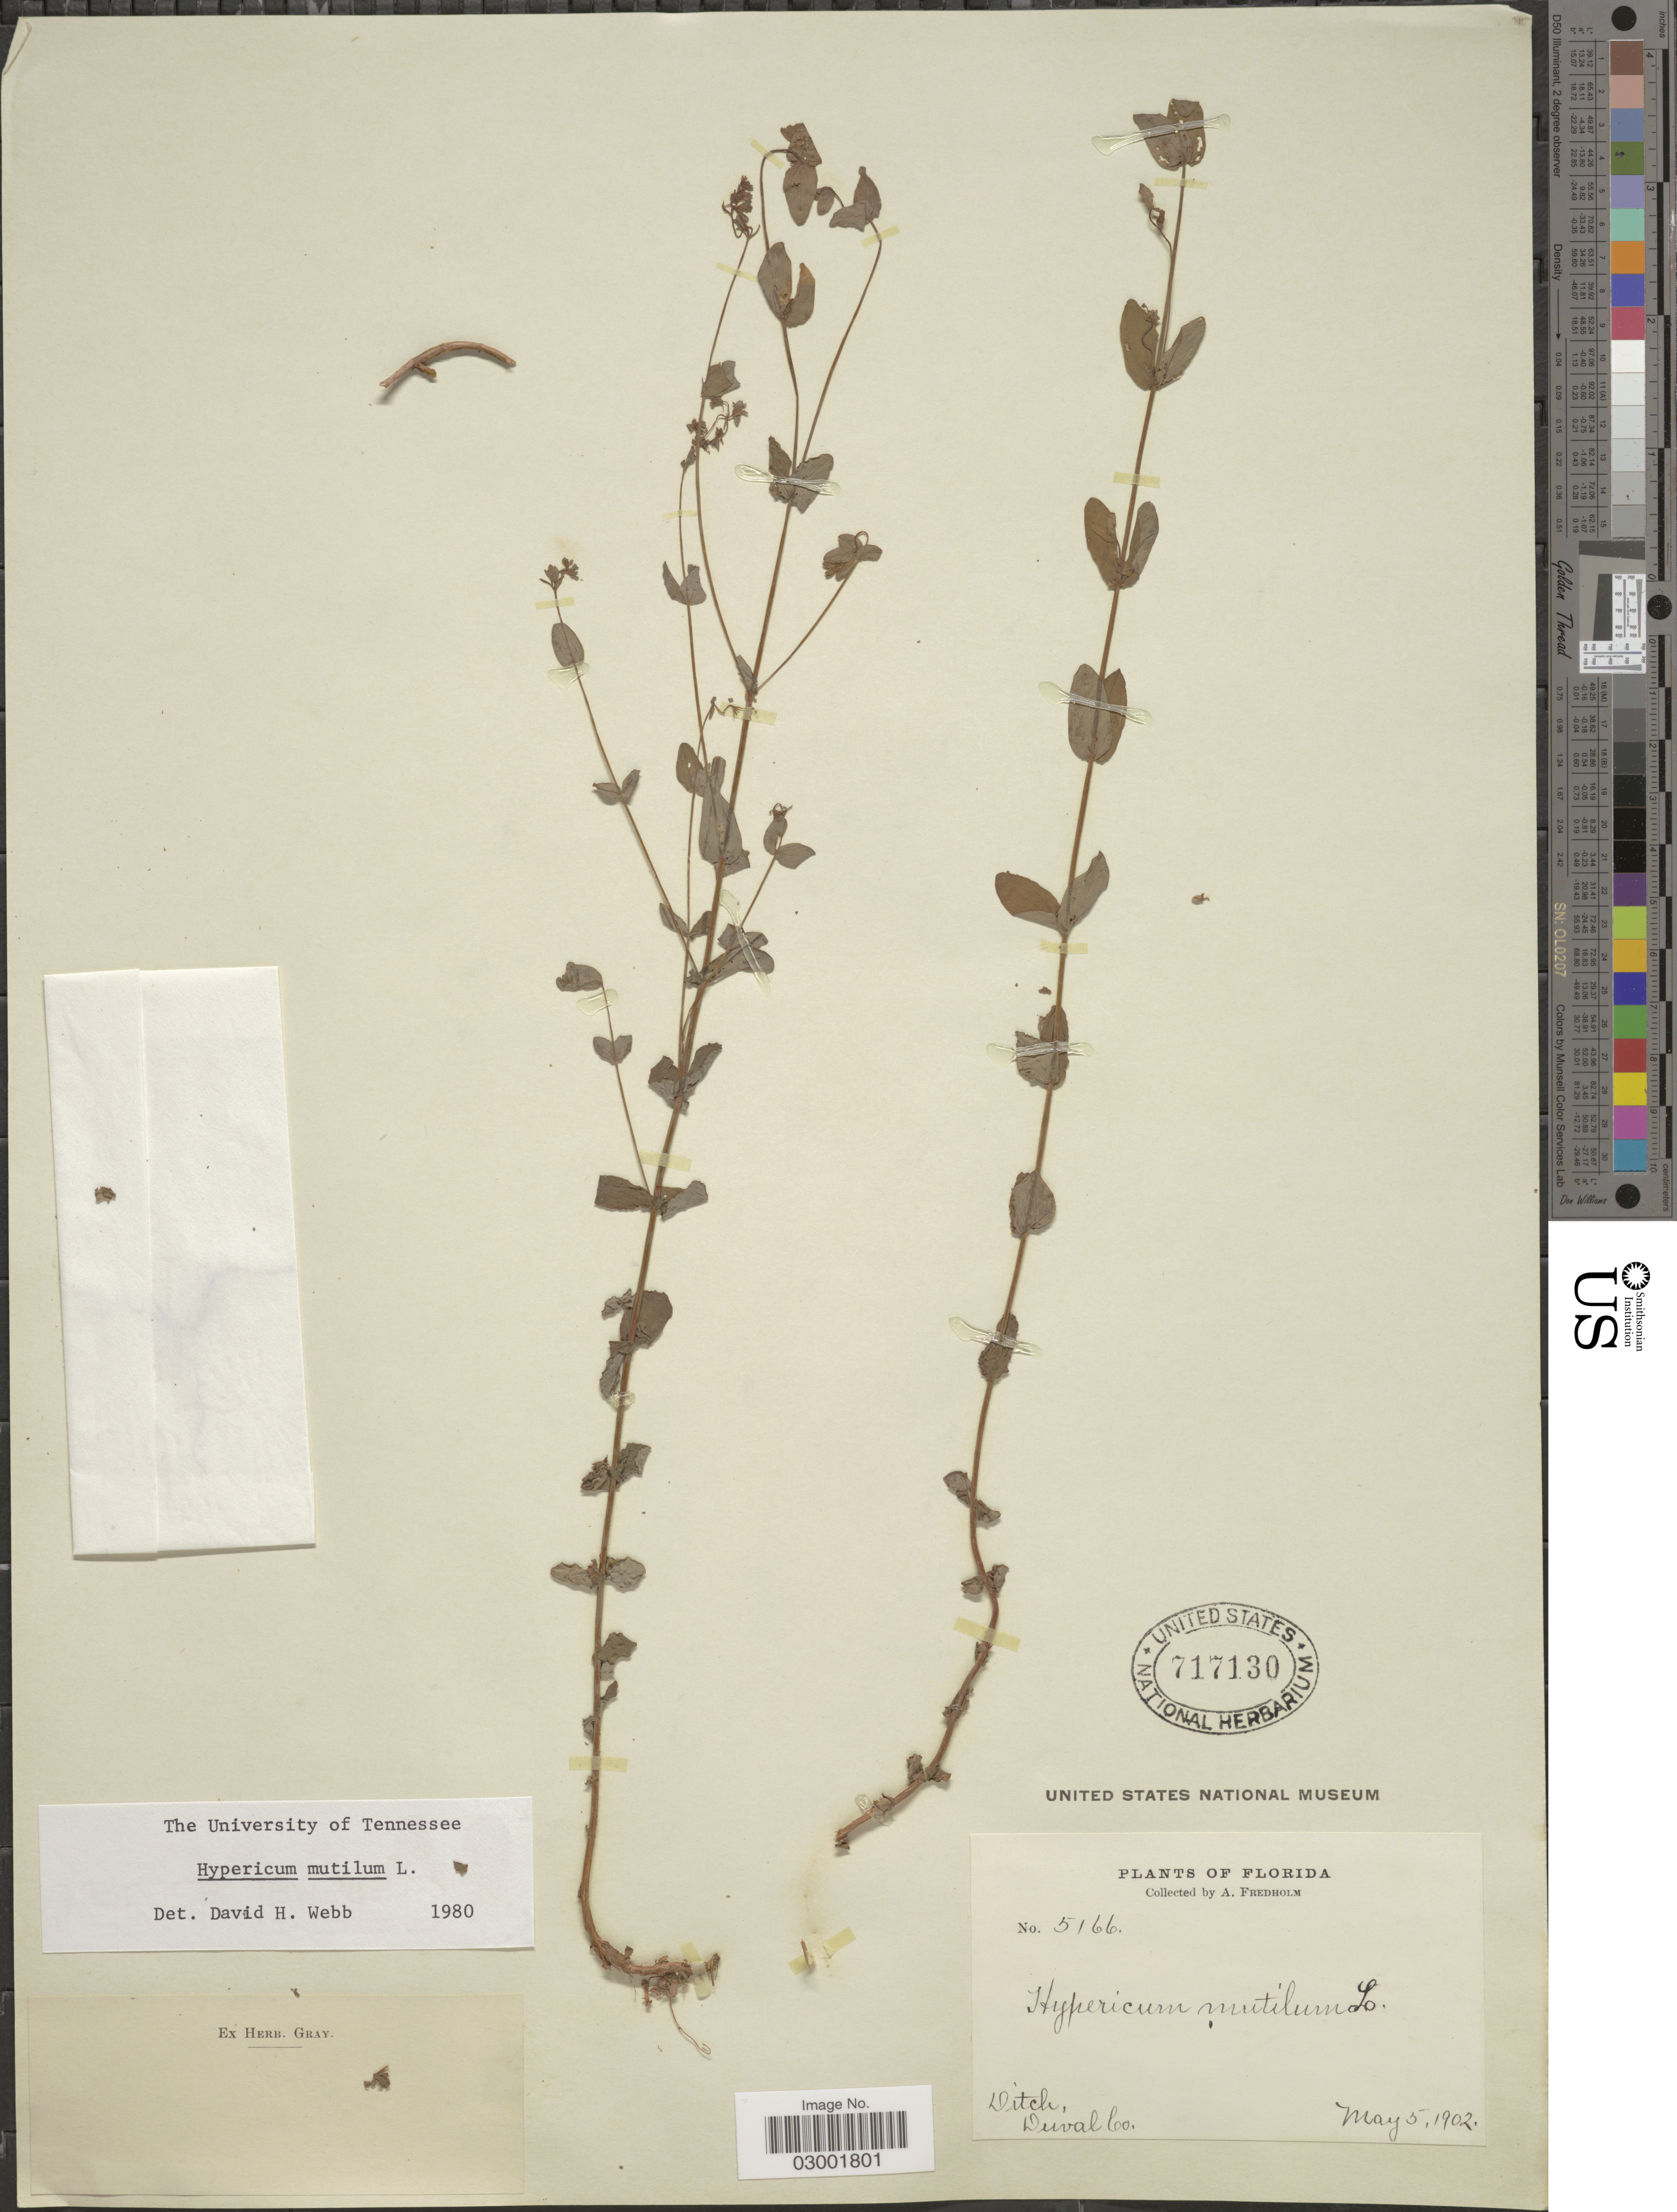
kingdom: Plantae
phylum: Tracheophyta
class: Magnoliopsida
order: Malpighiales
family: Hypericaceae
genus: Hypericum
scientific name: Hypericum mutilum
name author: L.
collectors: A. Fredholm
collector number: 5166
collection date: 1902-05-05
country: United States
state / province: Florida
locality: Ditch, Duval Co.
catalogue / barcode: US 717130